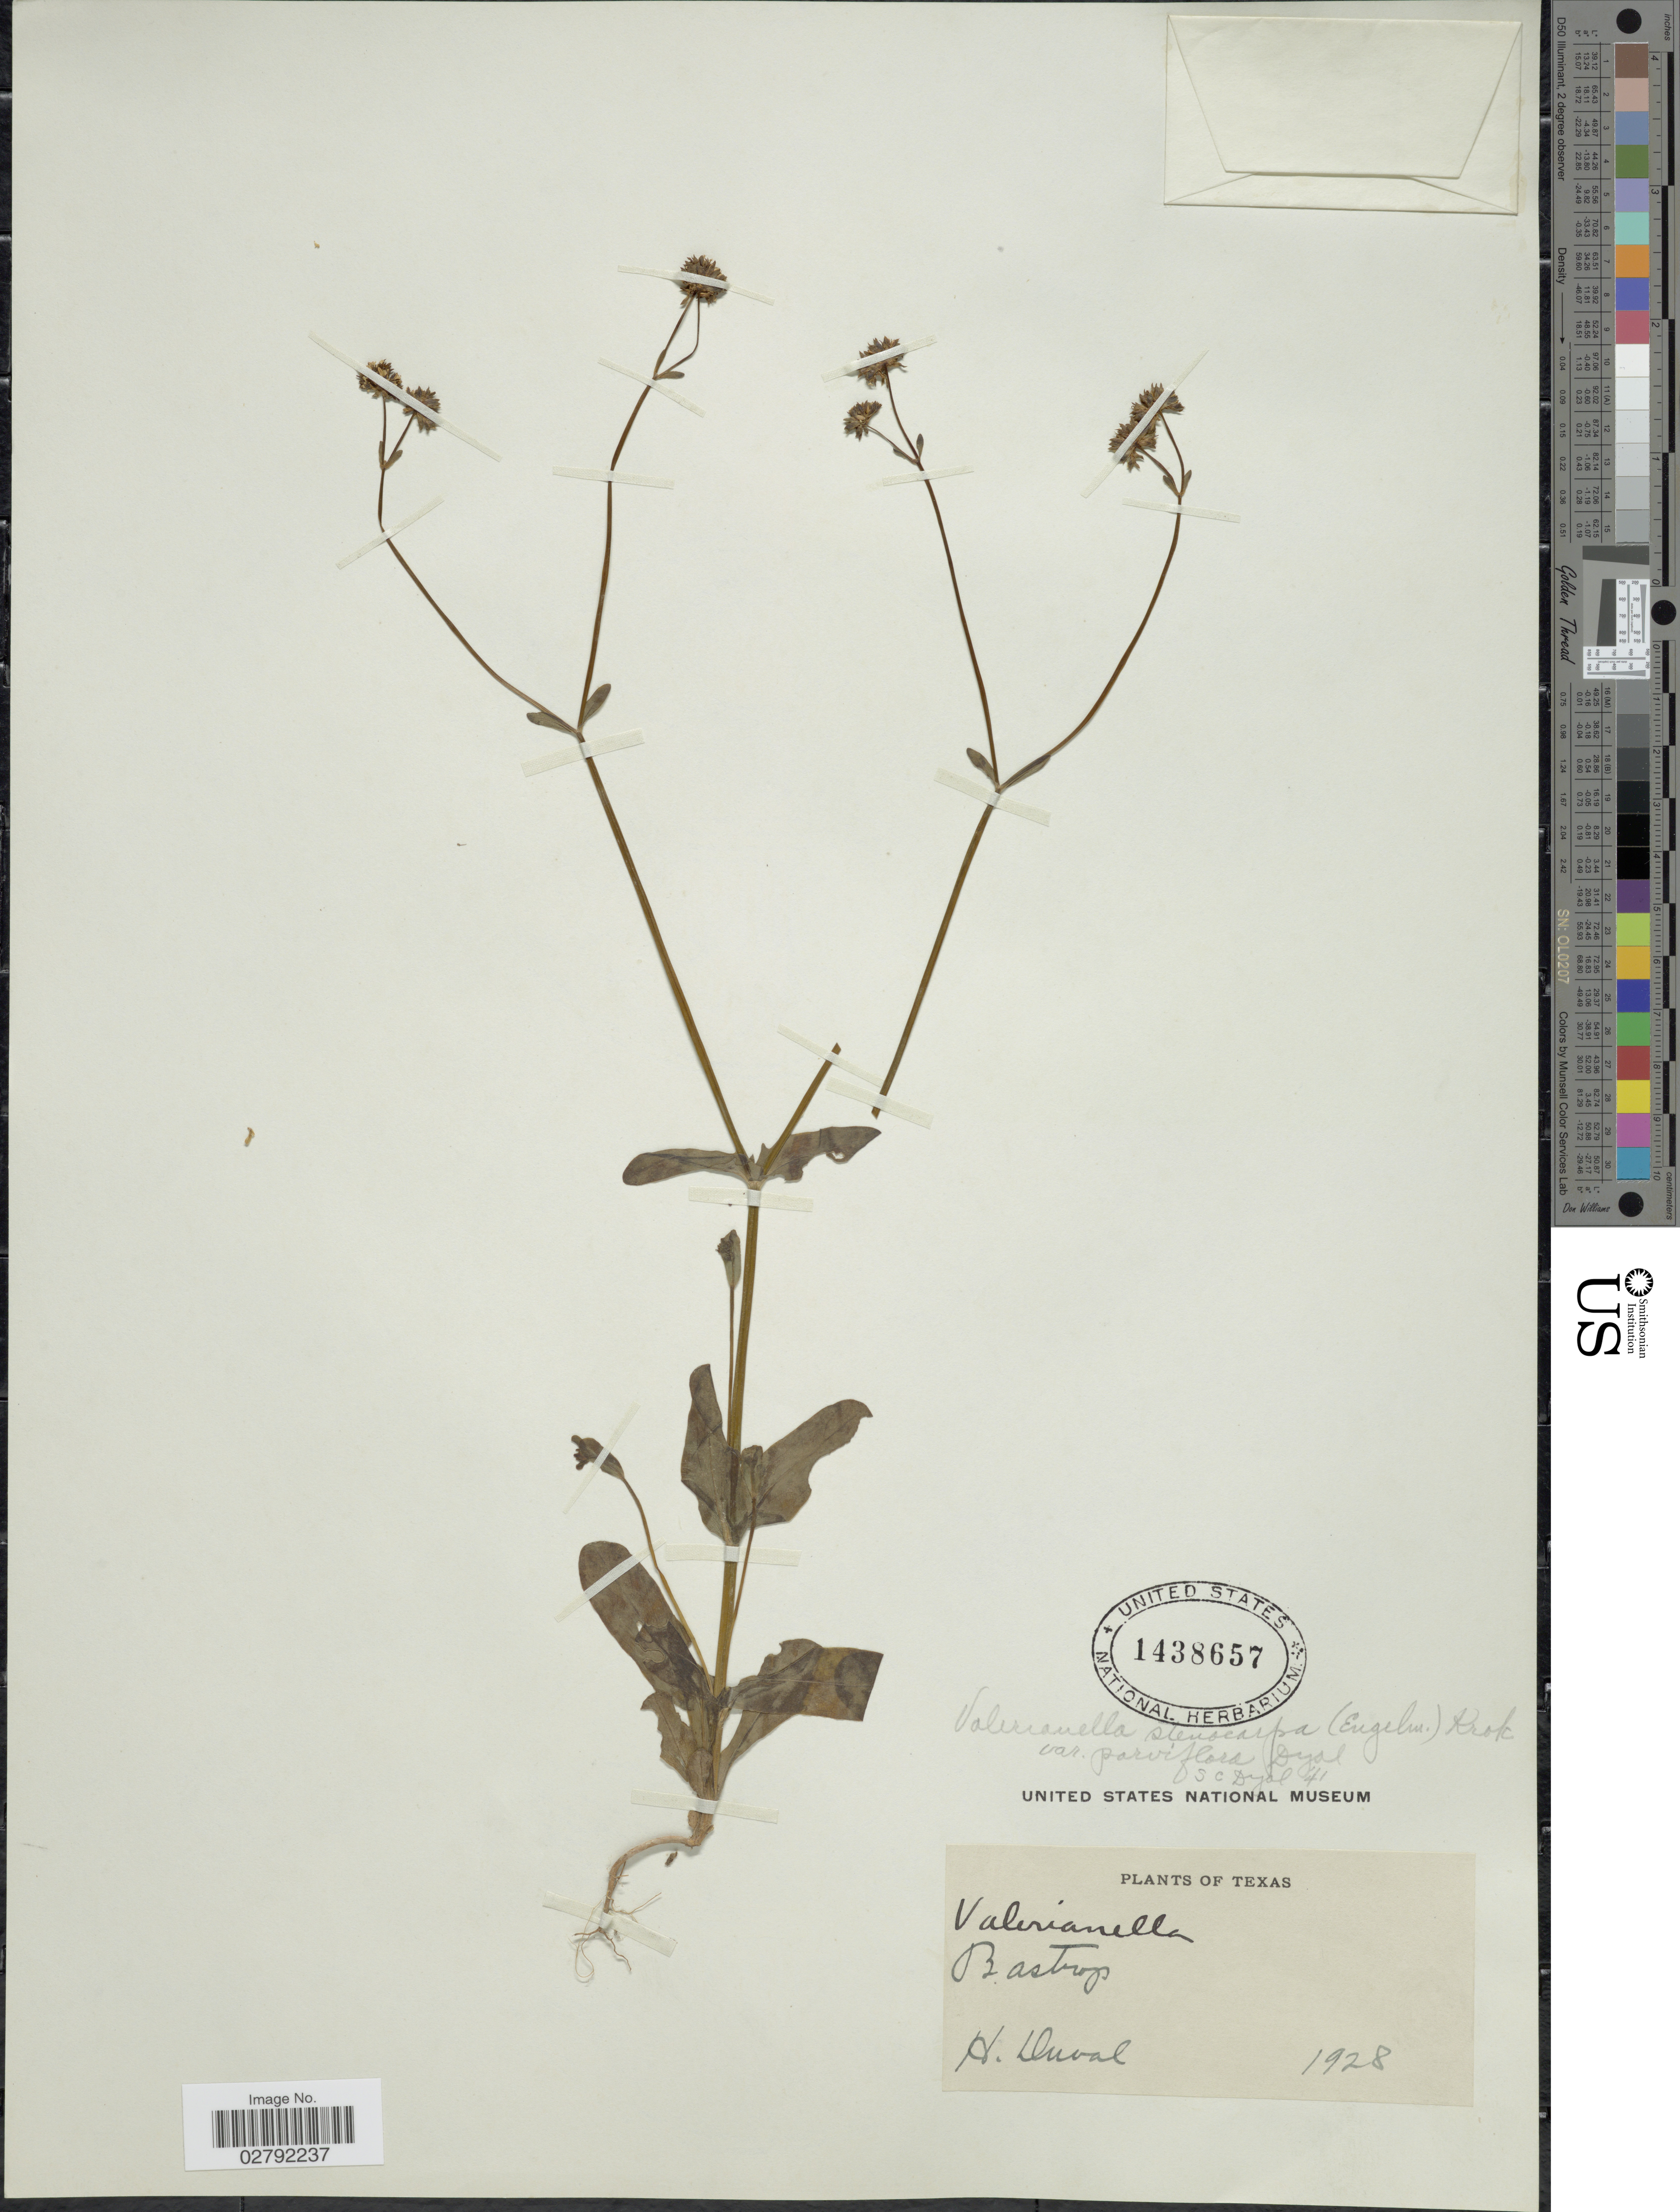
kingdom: Plantae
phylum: Tracheophyta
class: Magnoliopsida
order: Dipsacales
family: Caprifoliaceae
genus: Valerianella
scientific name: Valerianella stenocarpa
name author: (Engelm. ex A. Gray) Krok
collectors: H. Duval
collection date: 1928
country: United States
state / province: Texas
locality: Bastrogs.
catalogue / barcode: US 1438657